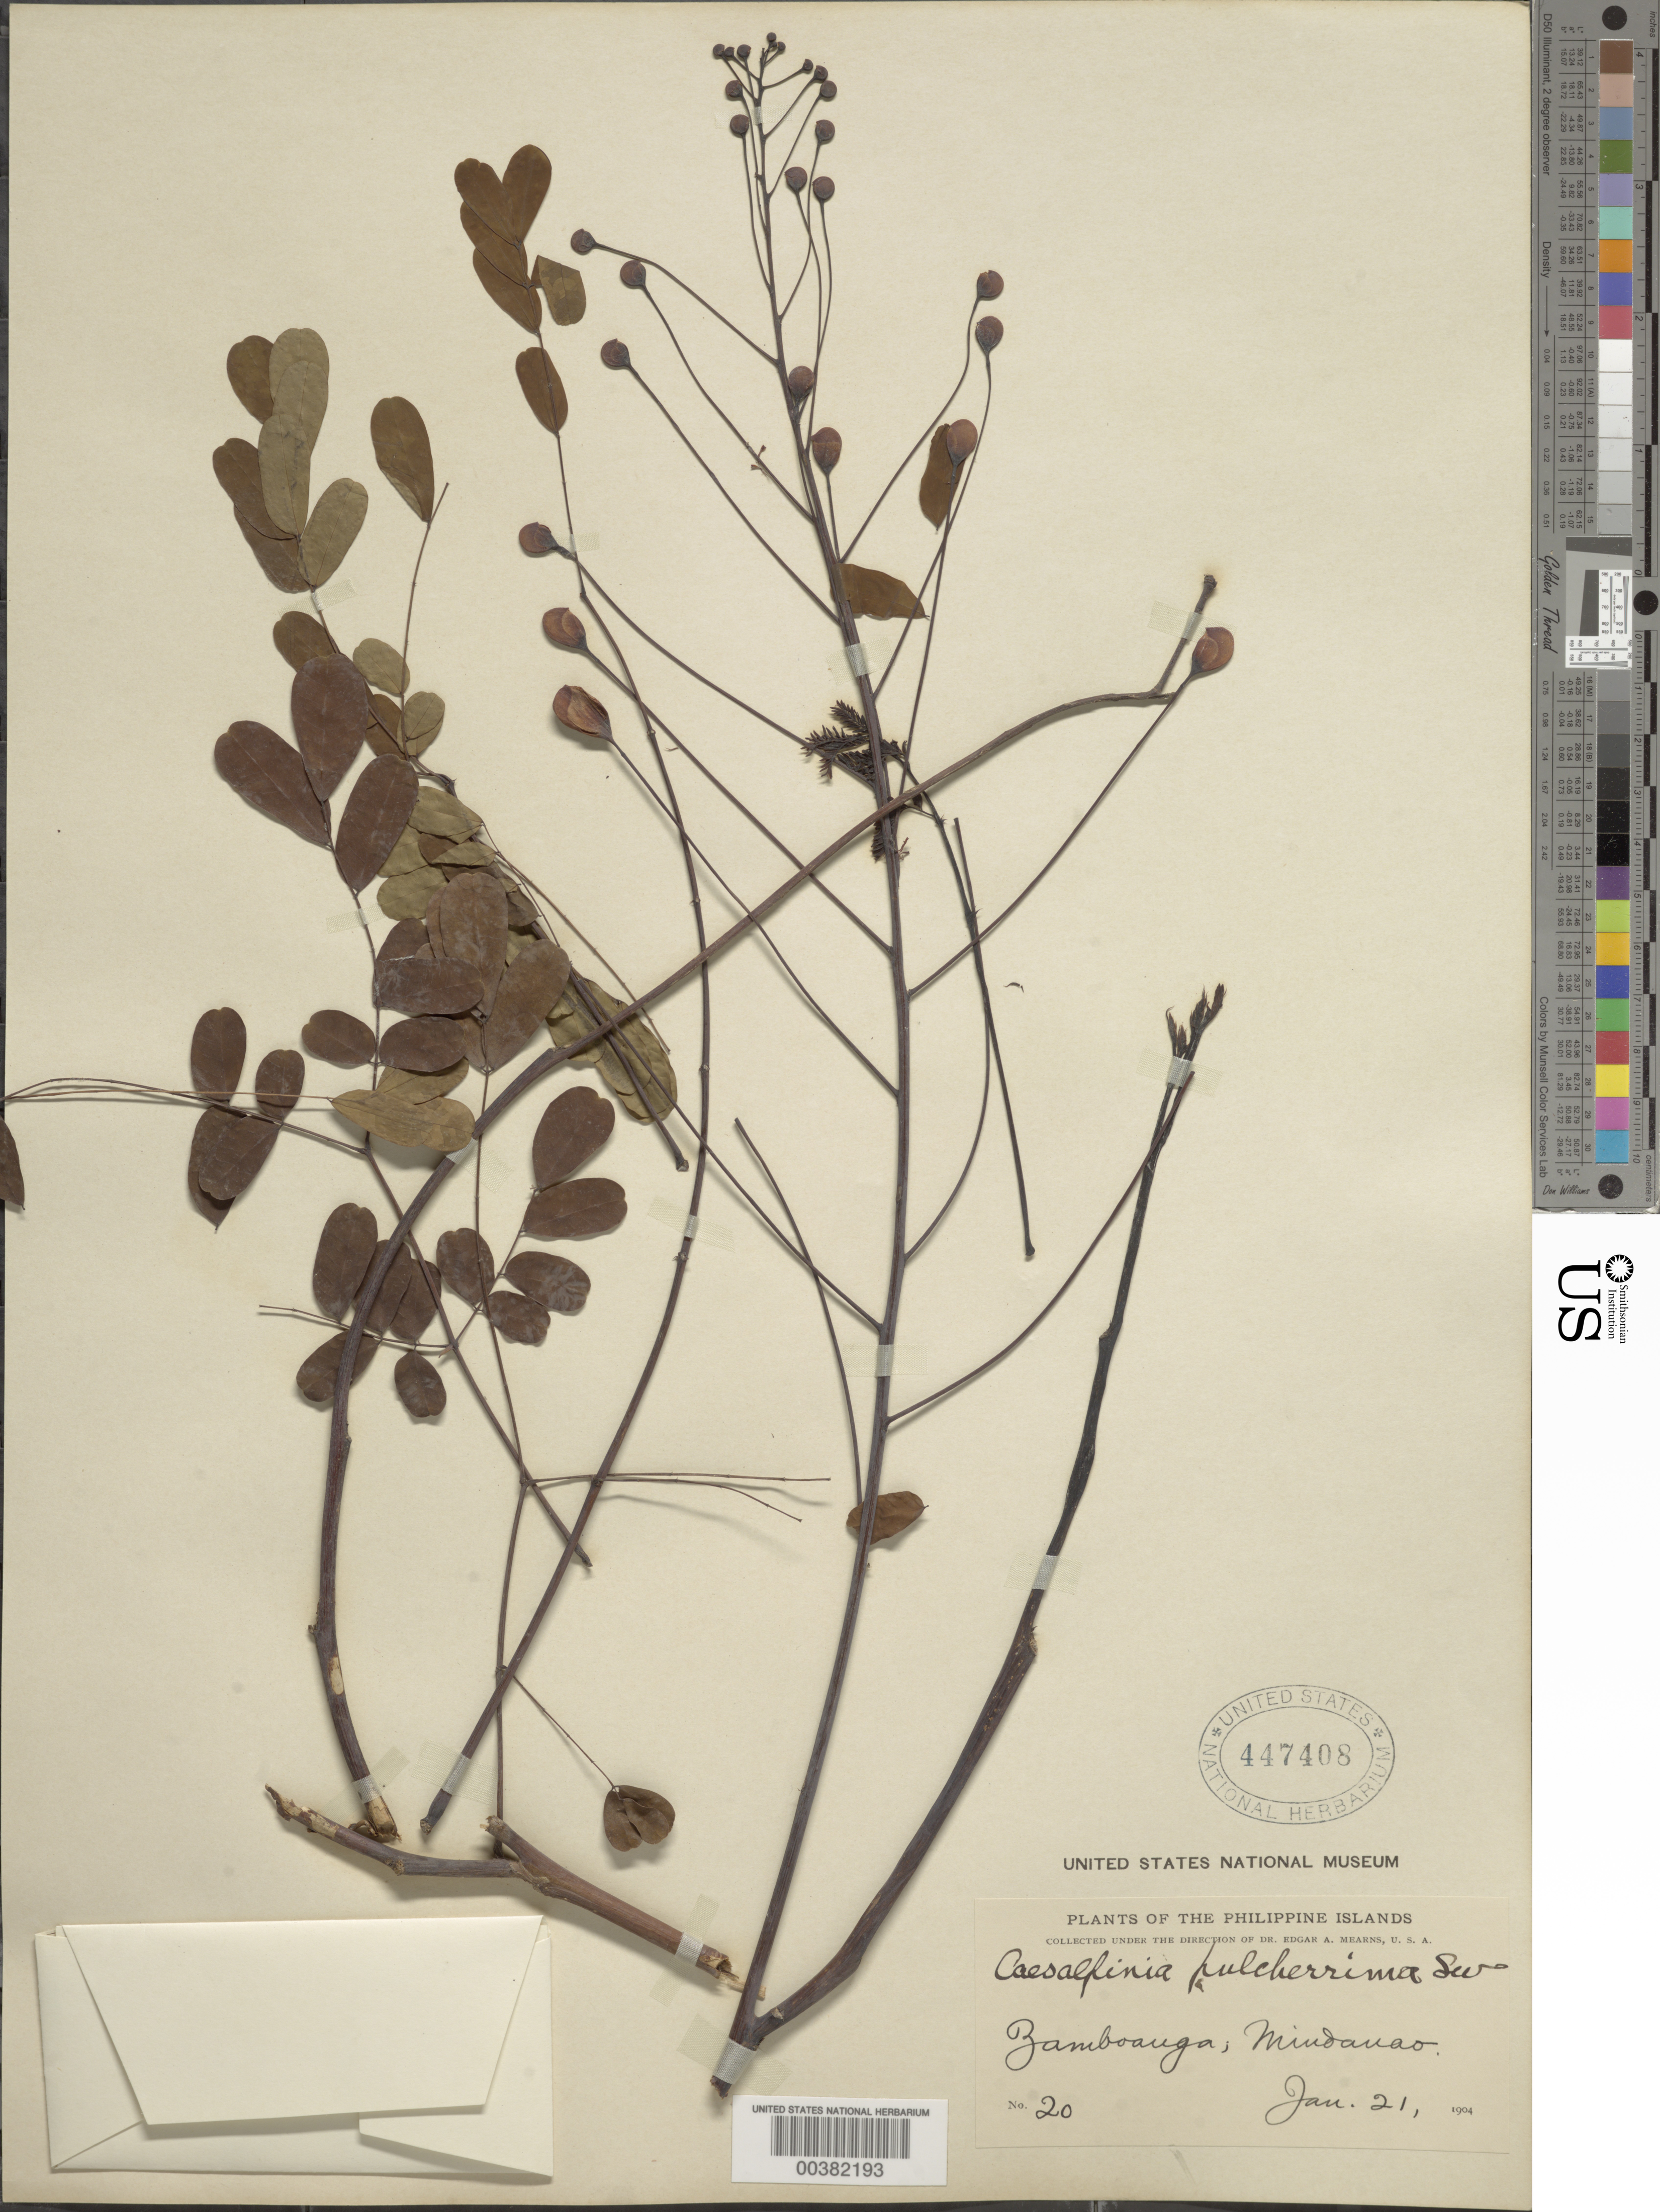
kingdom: Plantae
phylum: Tracheophyta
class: Magnoliopsida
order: Fabales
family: Fabaceae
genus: Caesalpinia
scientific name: Caesalpinia pulcherrima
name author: (L.) Sw.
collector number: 20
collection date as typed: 21 Jan 1904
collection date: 1904-01-21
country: Philippines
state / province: Zamboanga Peninsula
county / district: Zamboanga del Norte / Zamboanga del Sur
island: Mindanao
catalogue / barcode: US 447408